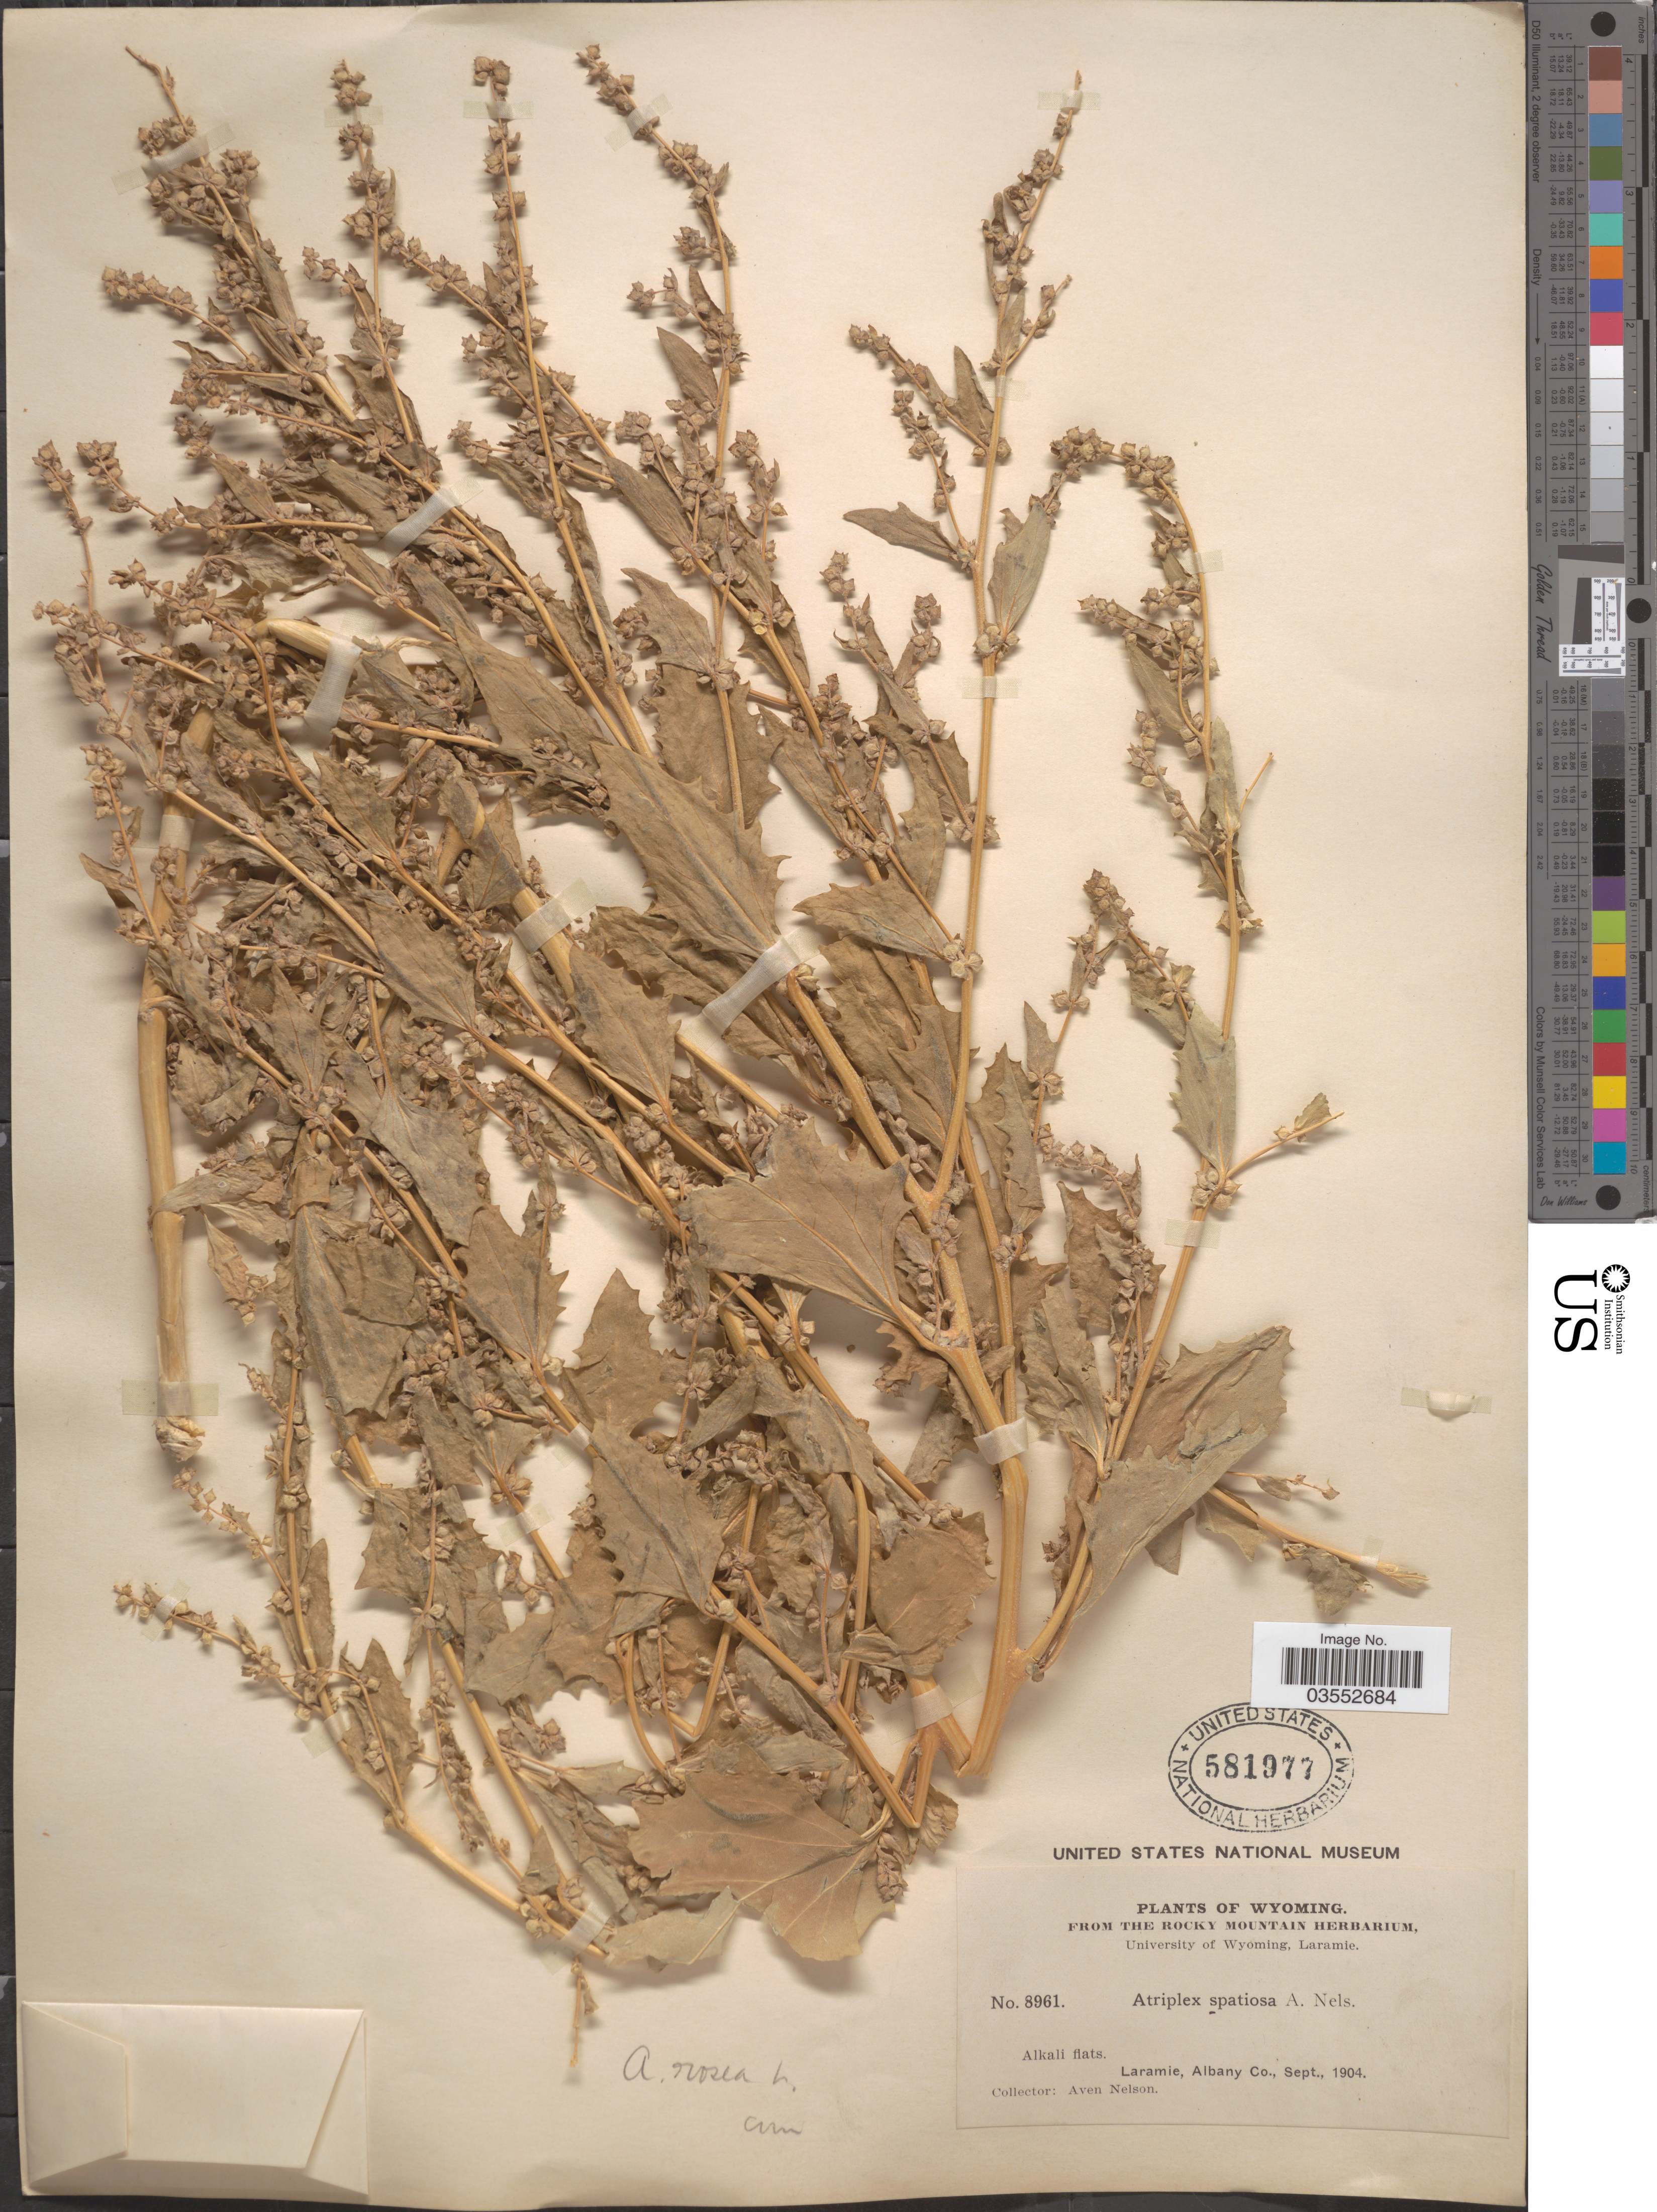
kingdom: Plantae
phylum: Tracheophyta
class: Magnoliopsida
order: Caryophyllales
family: Amaranthaceae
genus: Atriplex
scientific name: Atriplex rosea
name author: L.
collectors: A. Nelson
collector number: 8961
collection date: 1904-09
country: United States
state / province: Wyoming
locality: Laramie, Albany Co.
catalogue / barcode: US 581977